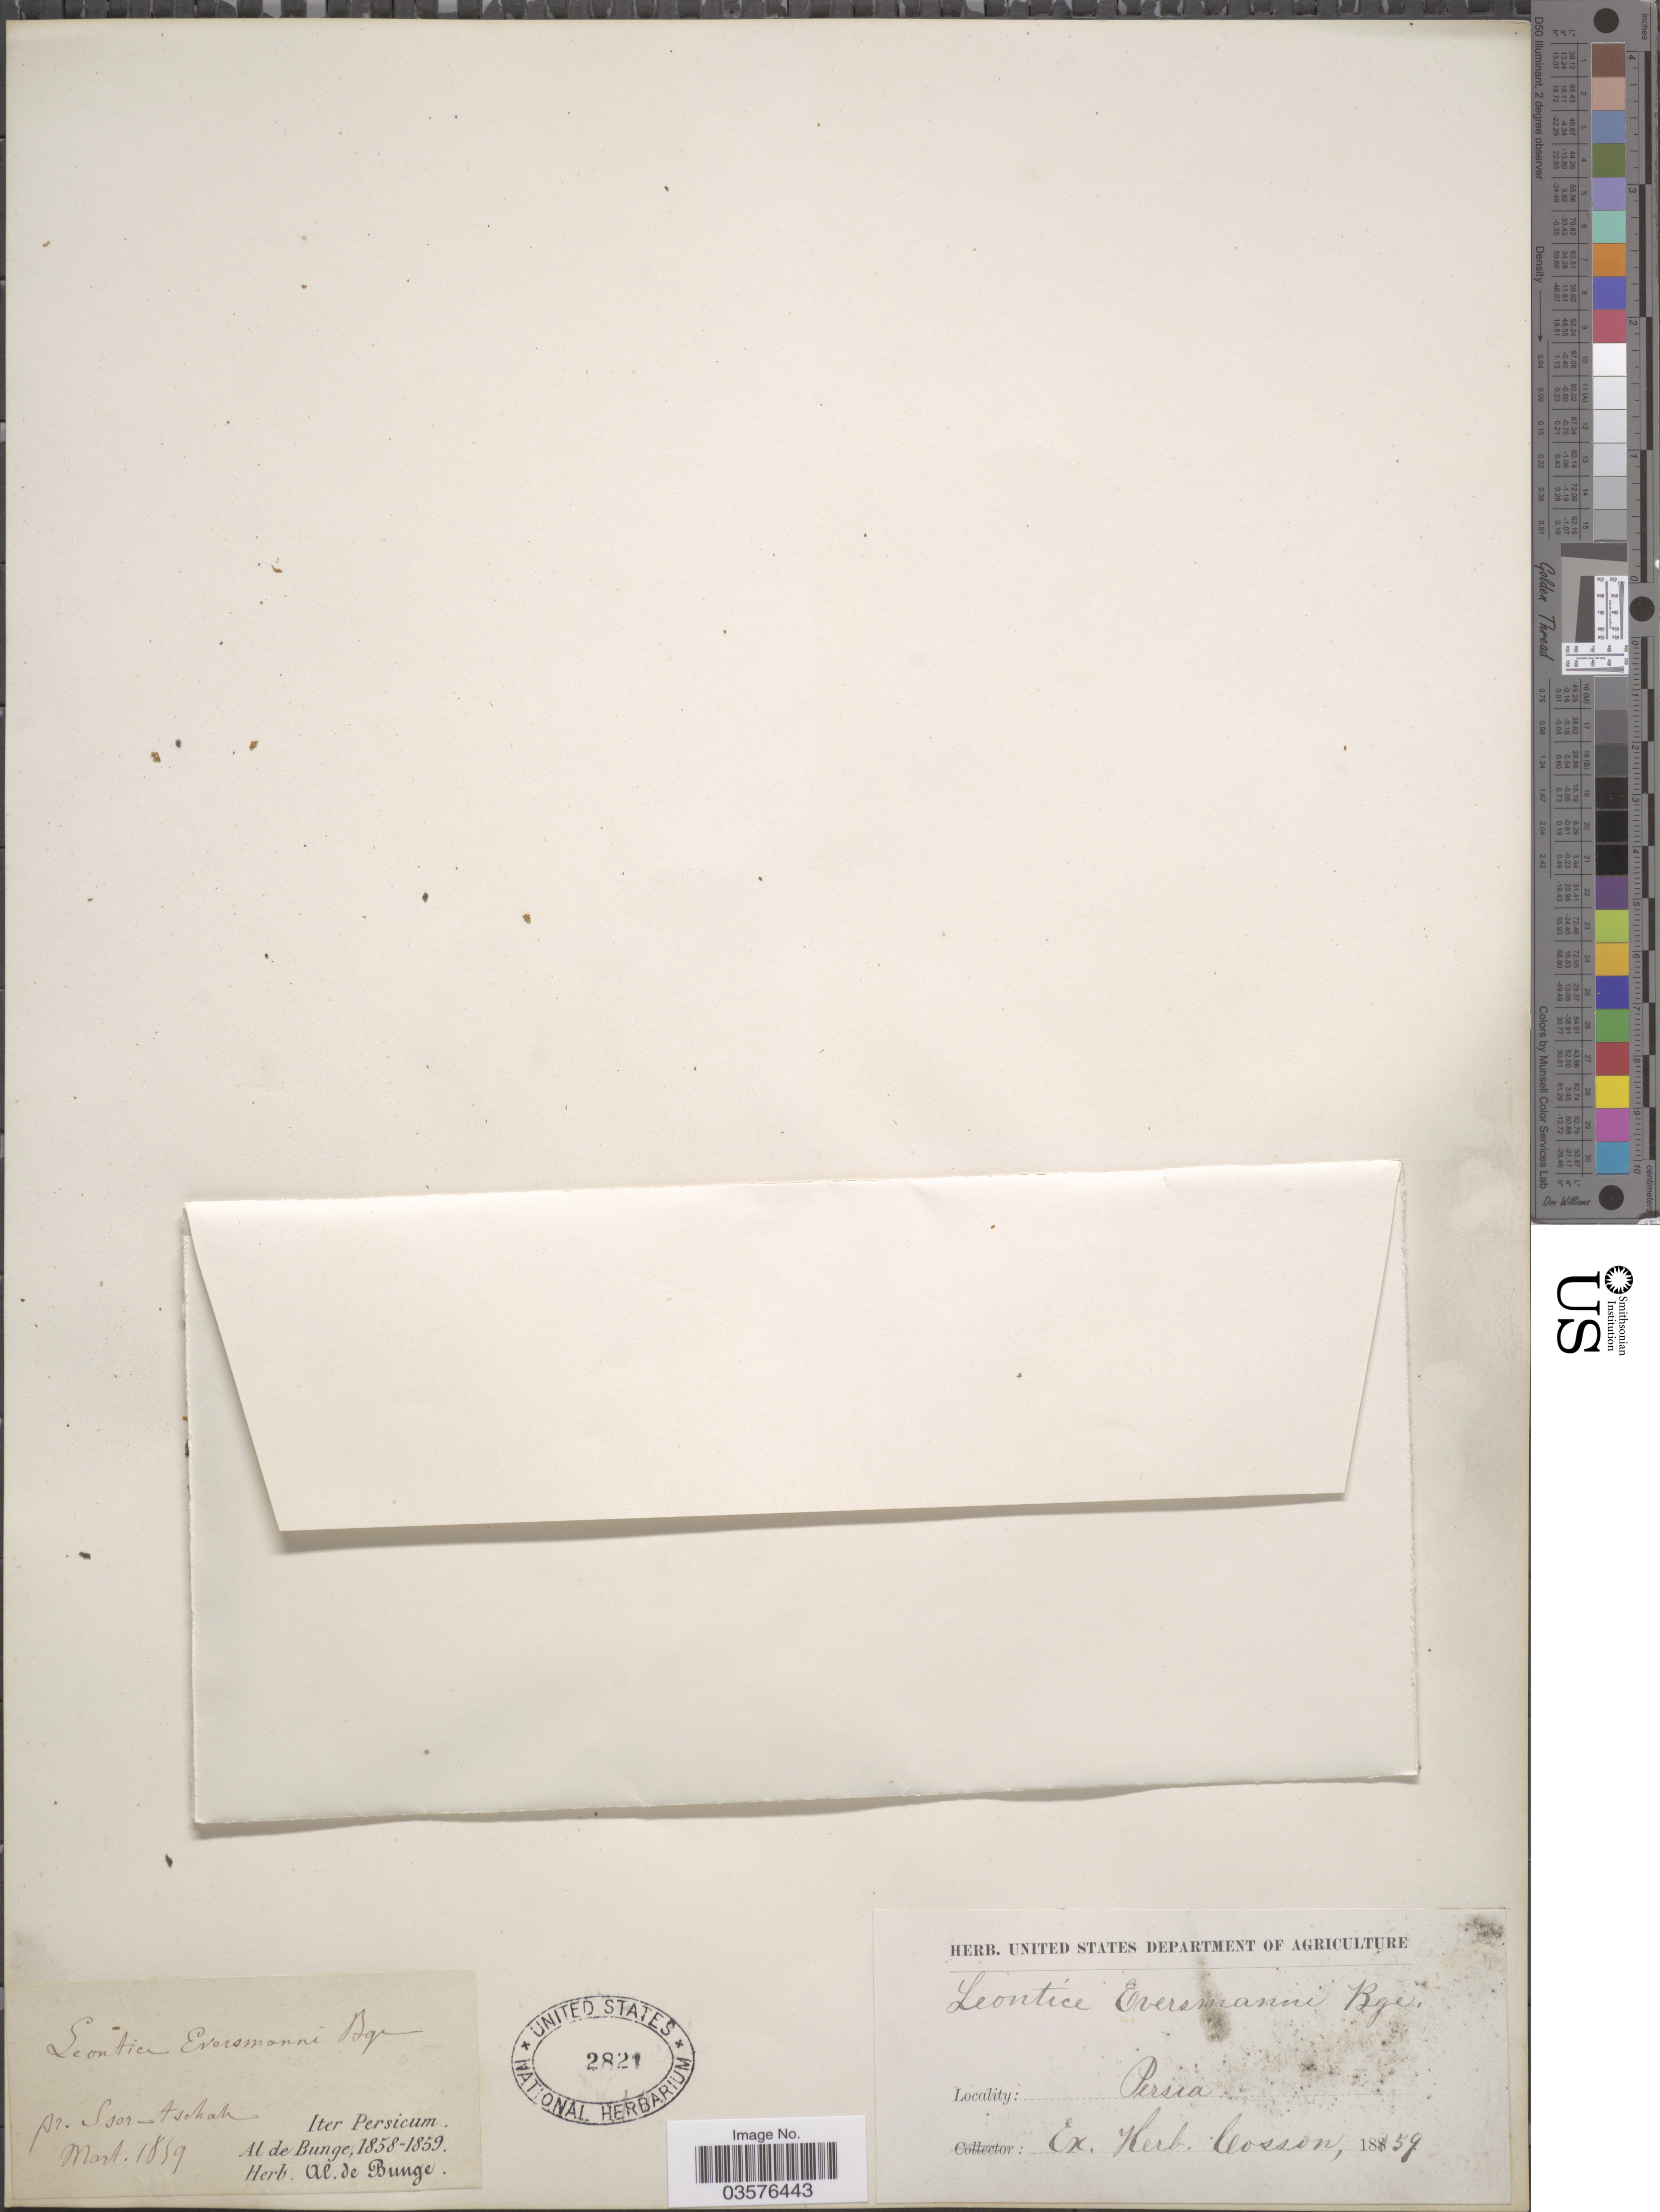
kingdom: Plantae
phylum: Tracheophyta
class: Magnoliopsida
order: Ranunculales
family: Berberidaceae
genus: Leontice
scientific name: Leontice ewersmanni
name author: Bunge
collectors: ex herb. Bunge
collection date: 1859-03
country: Iran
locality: Pr. Ssor-tschah [interpreted]. Iter Persicum. Persia.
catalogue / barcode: US 2821